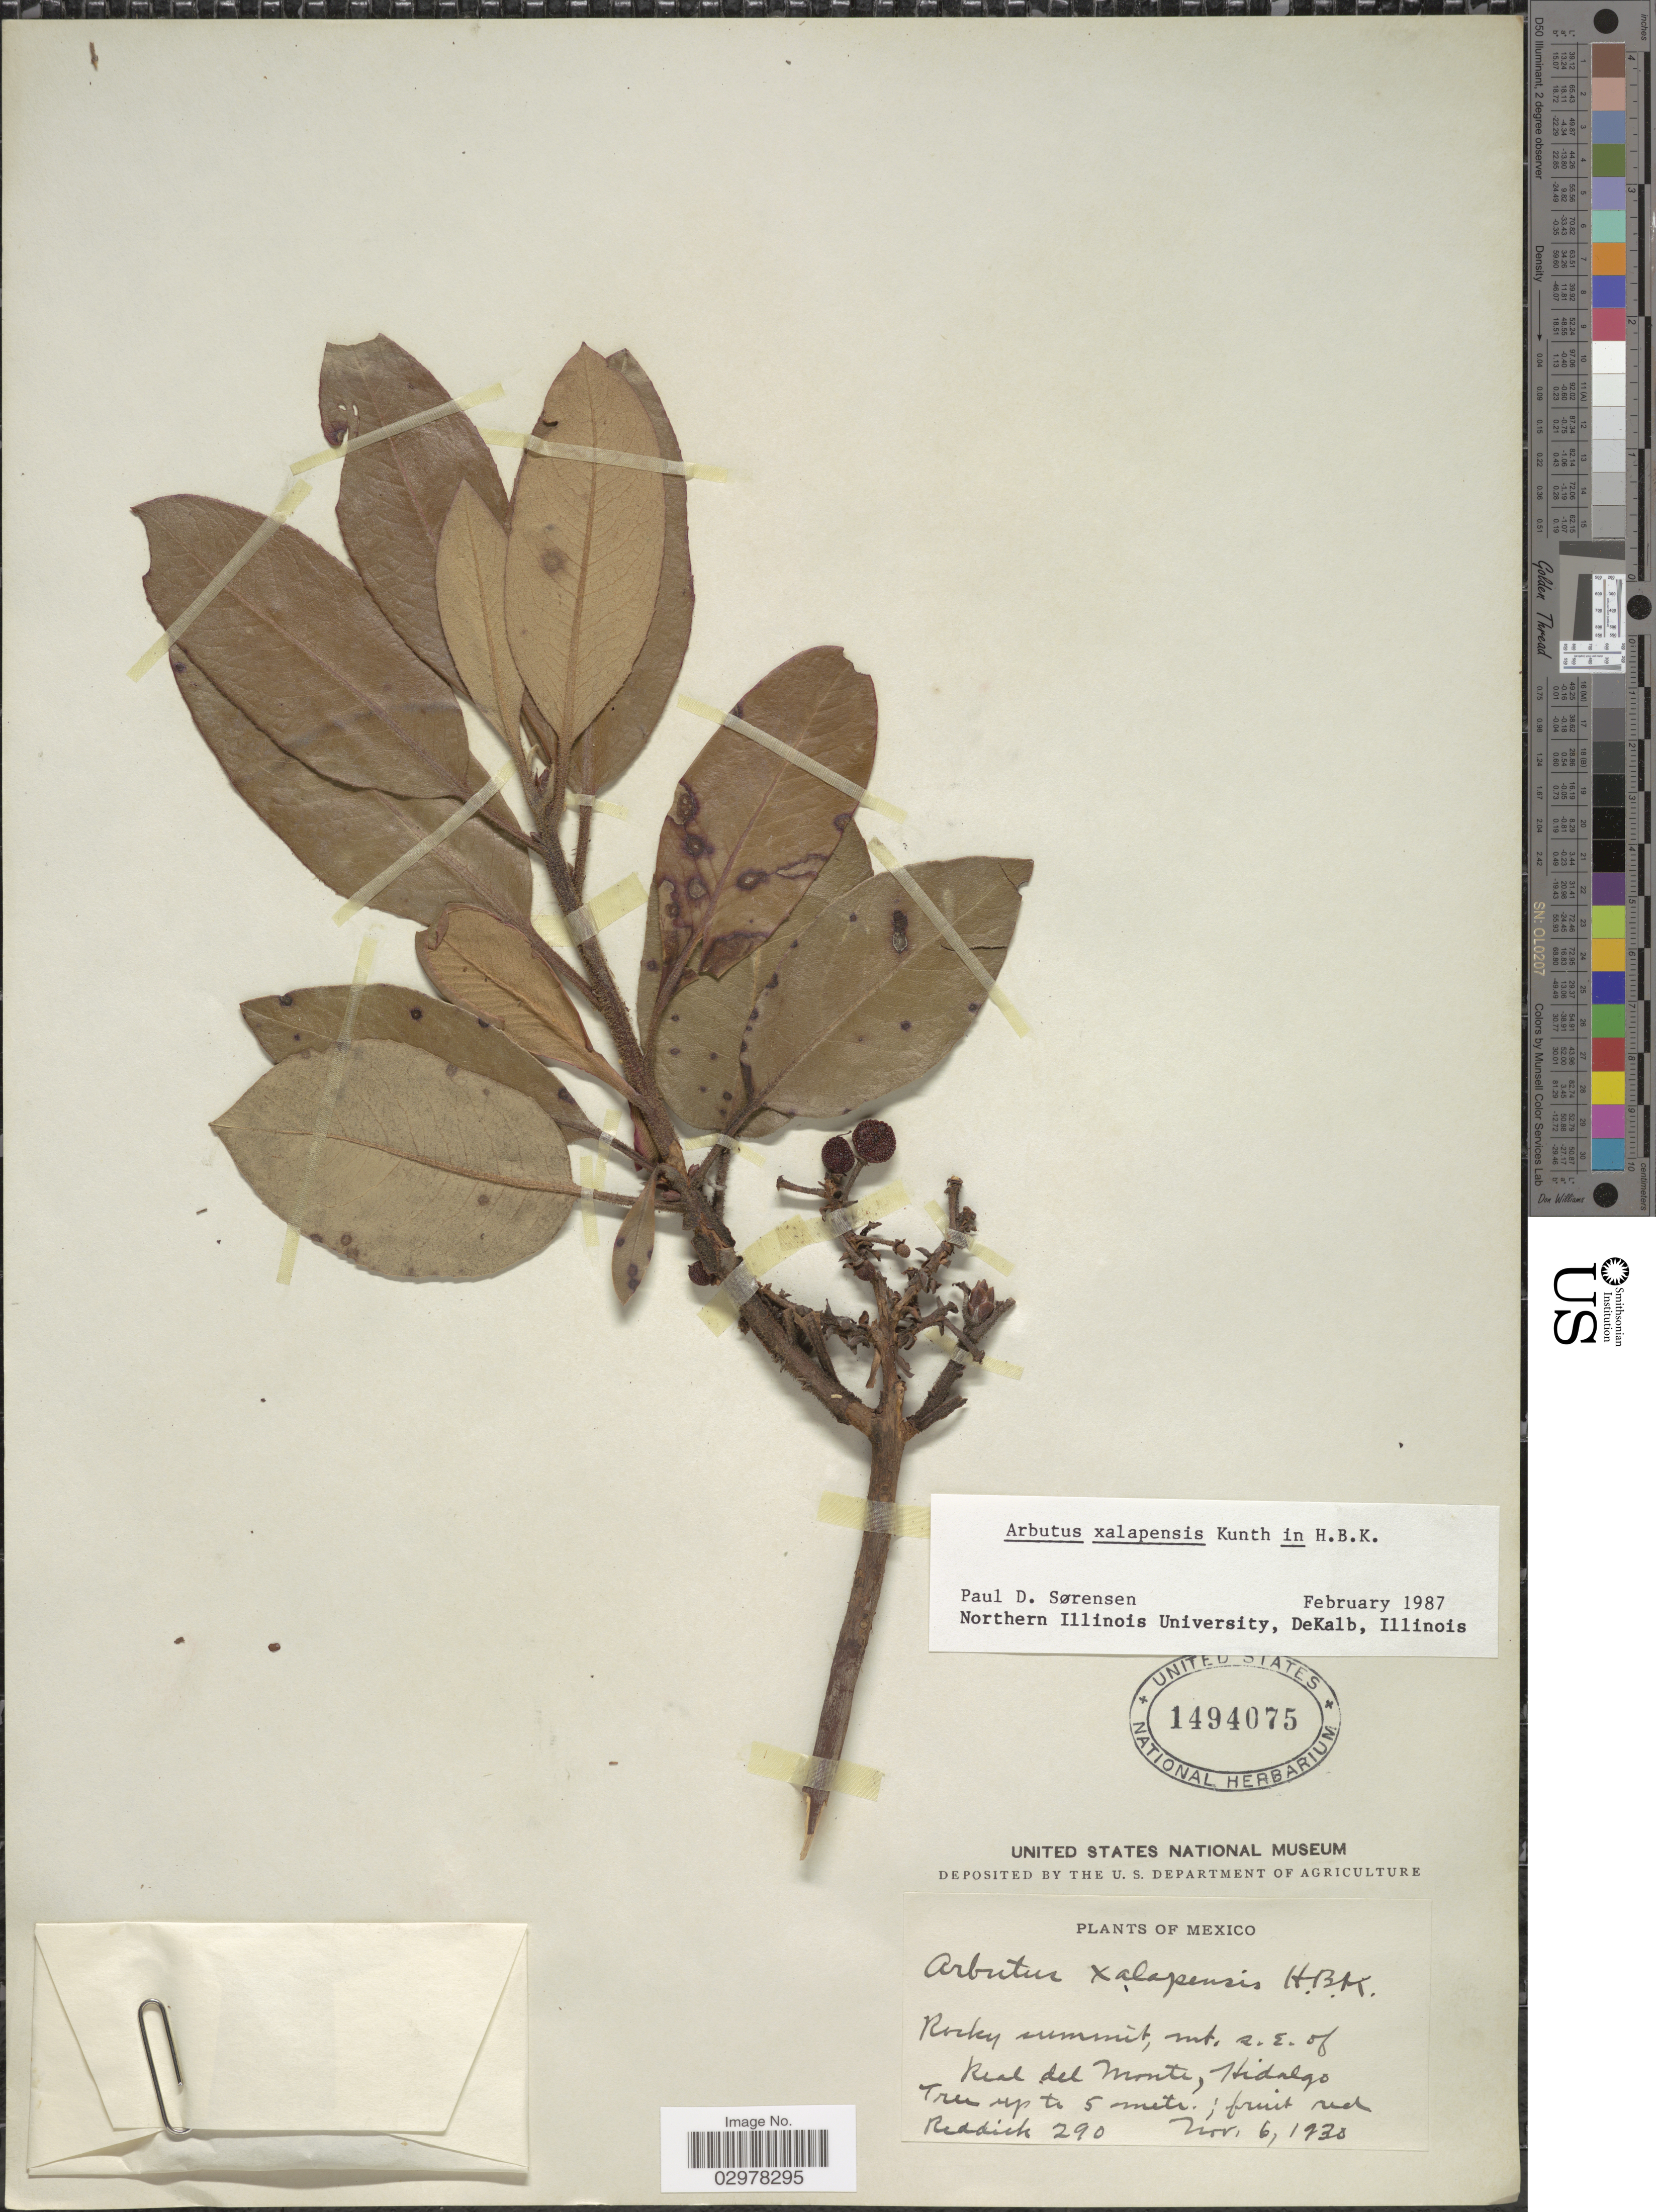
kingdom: Plantae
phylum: Tracheophyta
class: Magnoliopsida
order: Ericales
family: Ericaceae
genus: Arbutus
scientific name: Arbutus xalapensis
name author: Kunth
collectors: Reddick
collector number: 290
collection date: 1930-11-06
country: Mexico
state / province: Hidalgo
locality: Rocky summit, mt. s.e. of Real del Monte.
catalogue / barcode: US 1494075